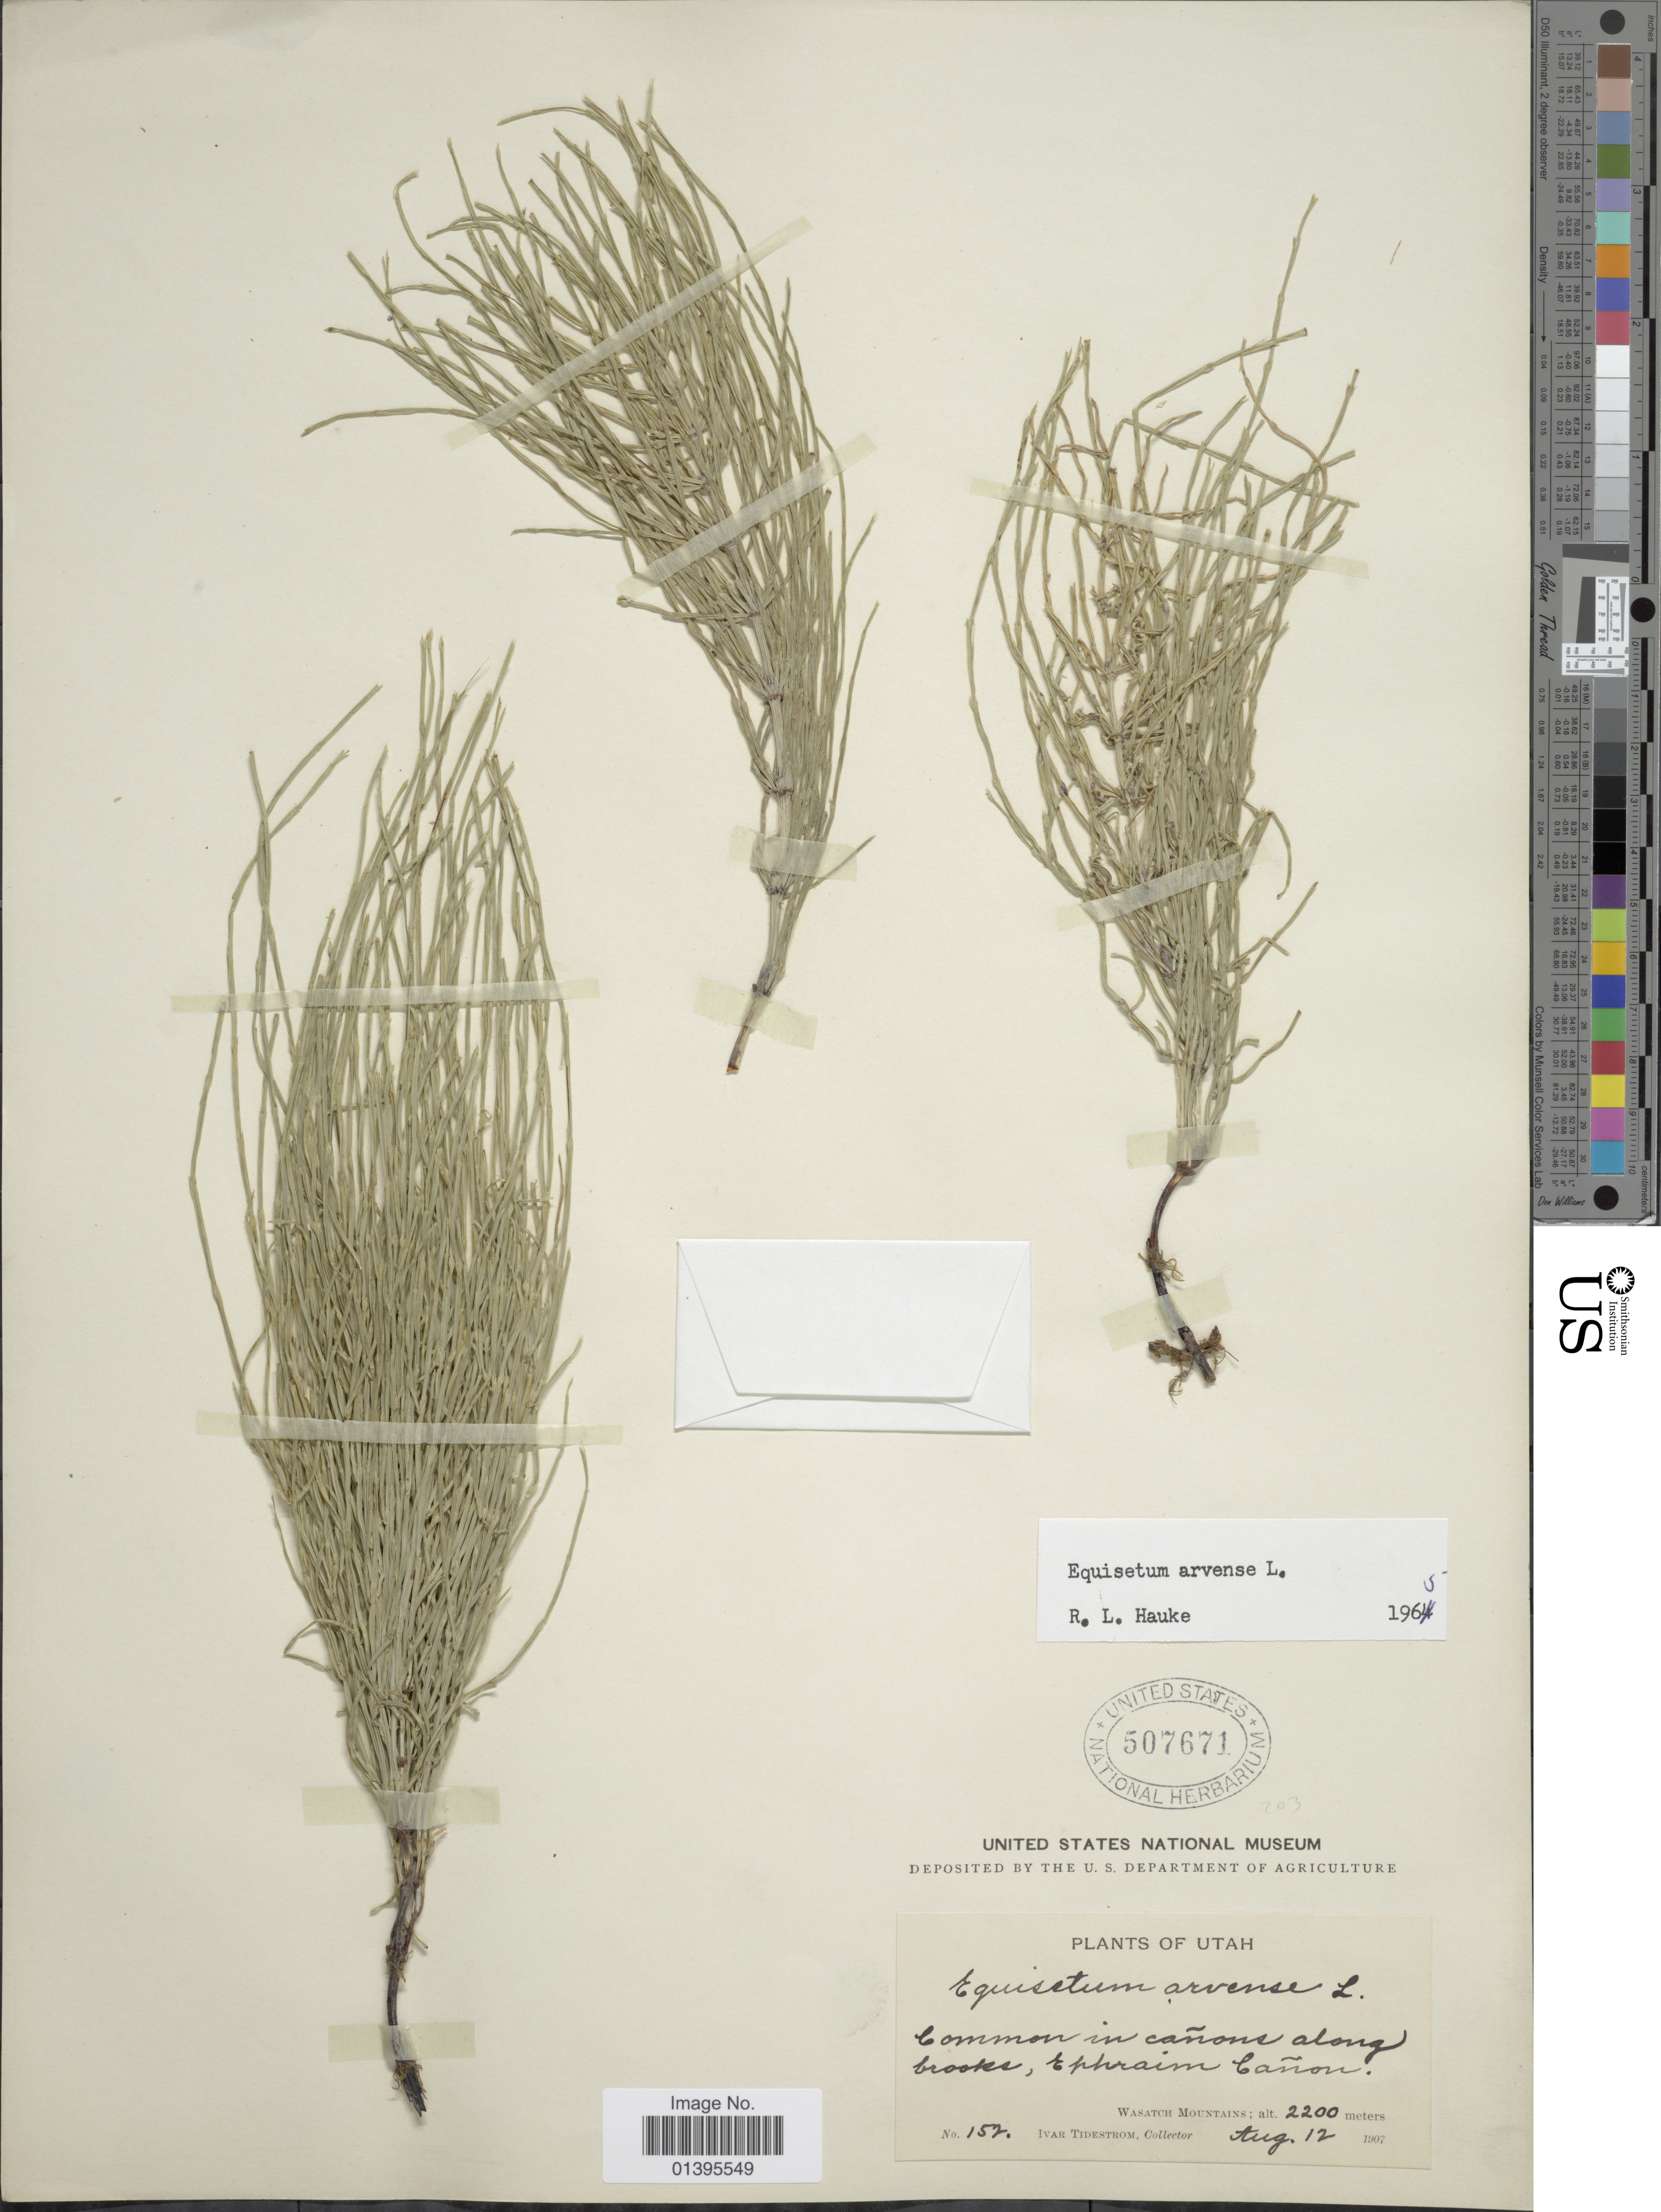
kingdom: Plantae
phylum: Tracheophyta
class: Polypodiopsida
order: Equisetales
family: Equisetaceae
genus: Equisetum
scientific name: Equisetum arvense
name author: L.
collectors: I. F. Tidestrom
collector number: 152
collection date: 1907-08-12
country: United States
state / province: Utah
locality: In cañon along brooks, Ephraim Cañon, Wasatch Mountains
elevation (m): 2200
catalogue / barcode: US 507671